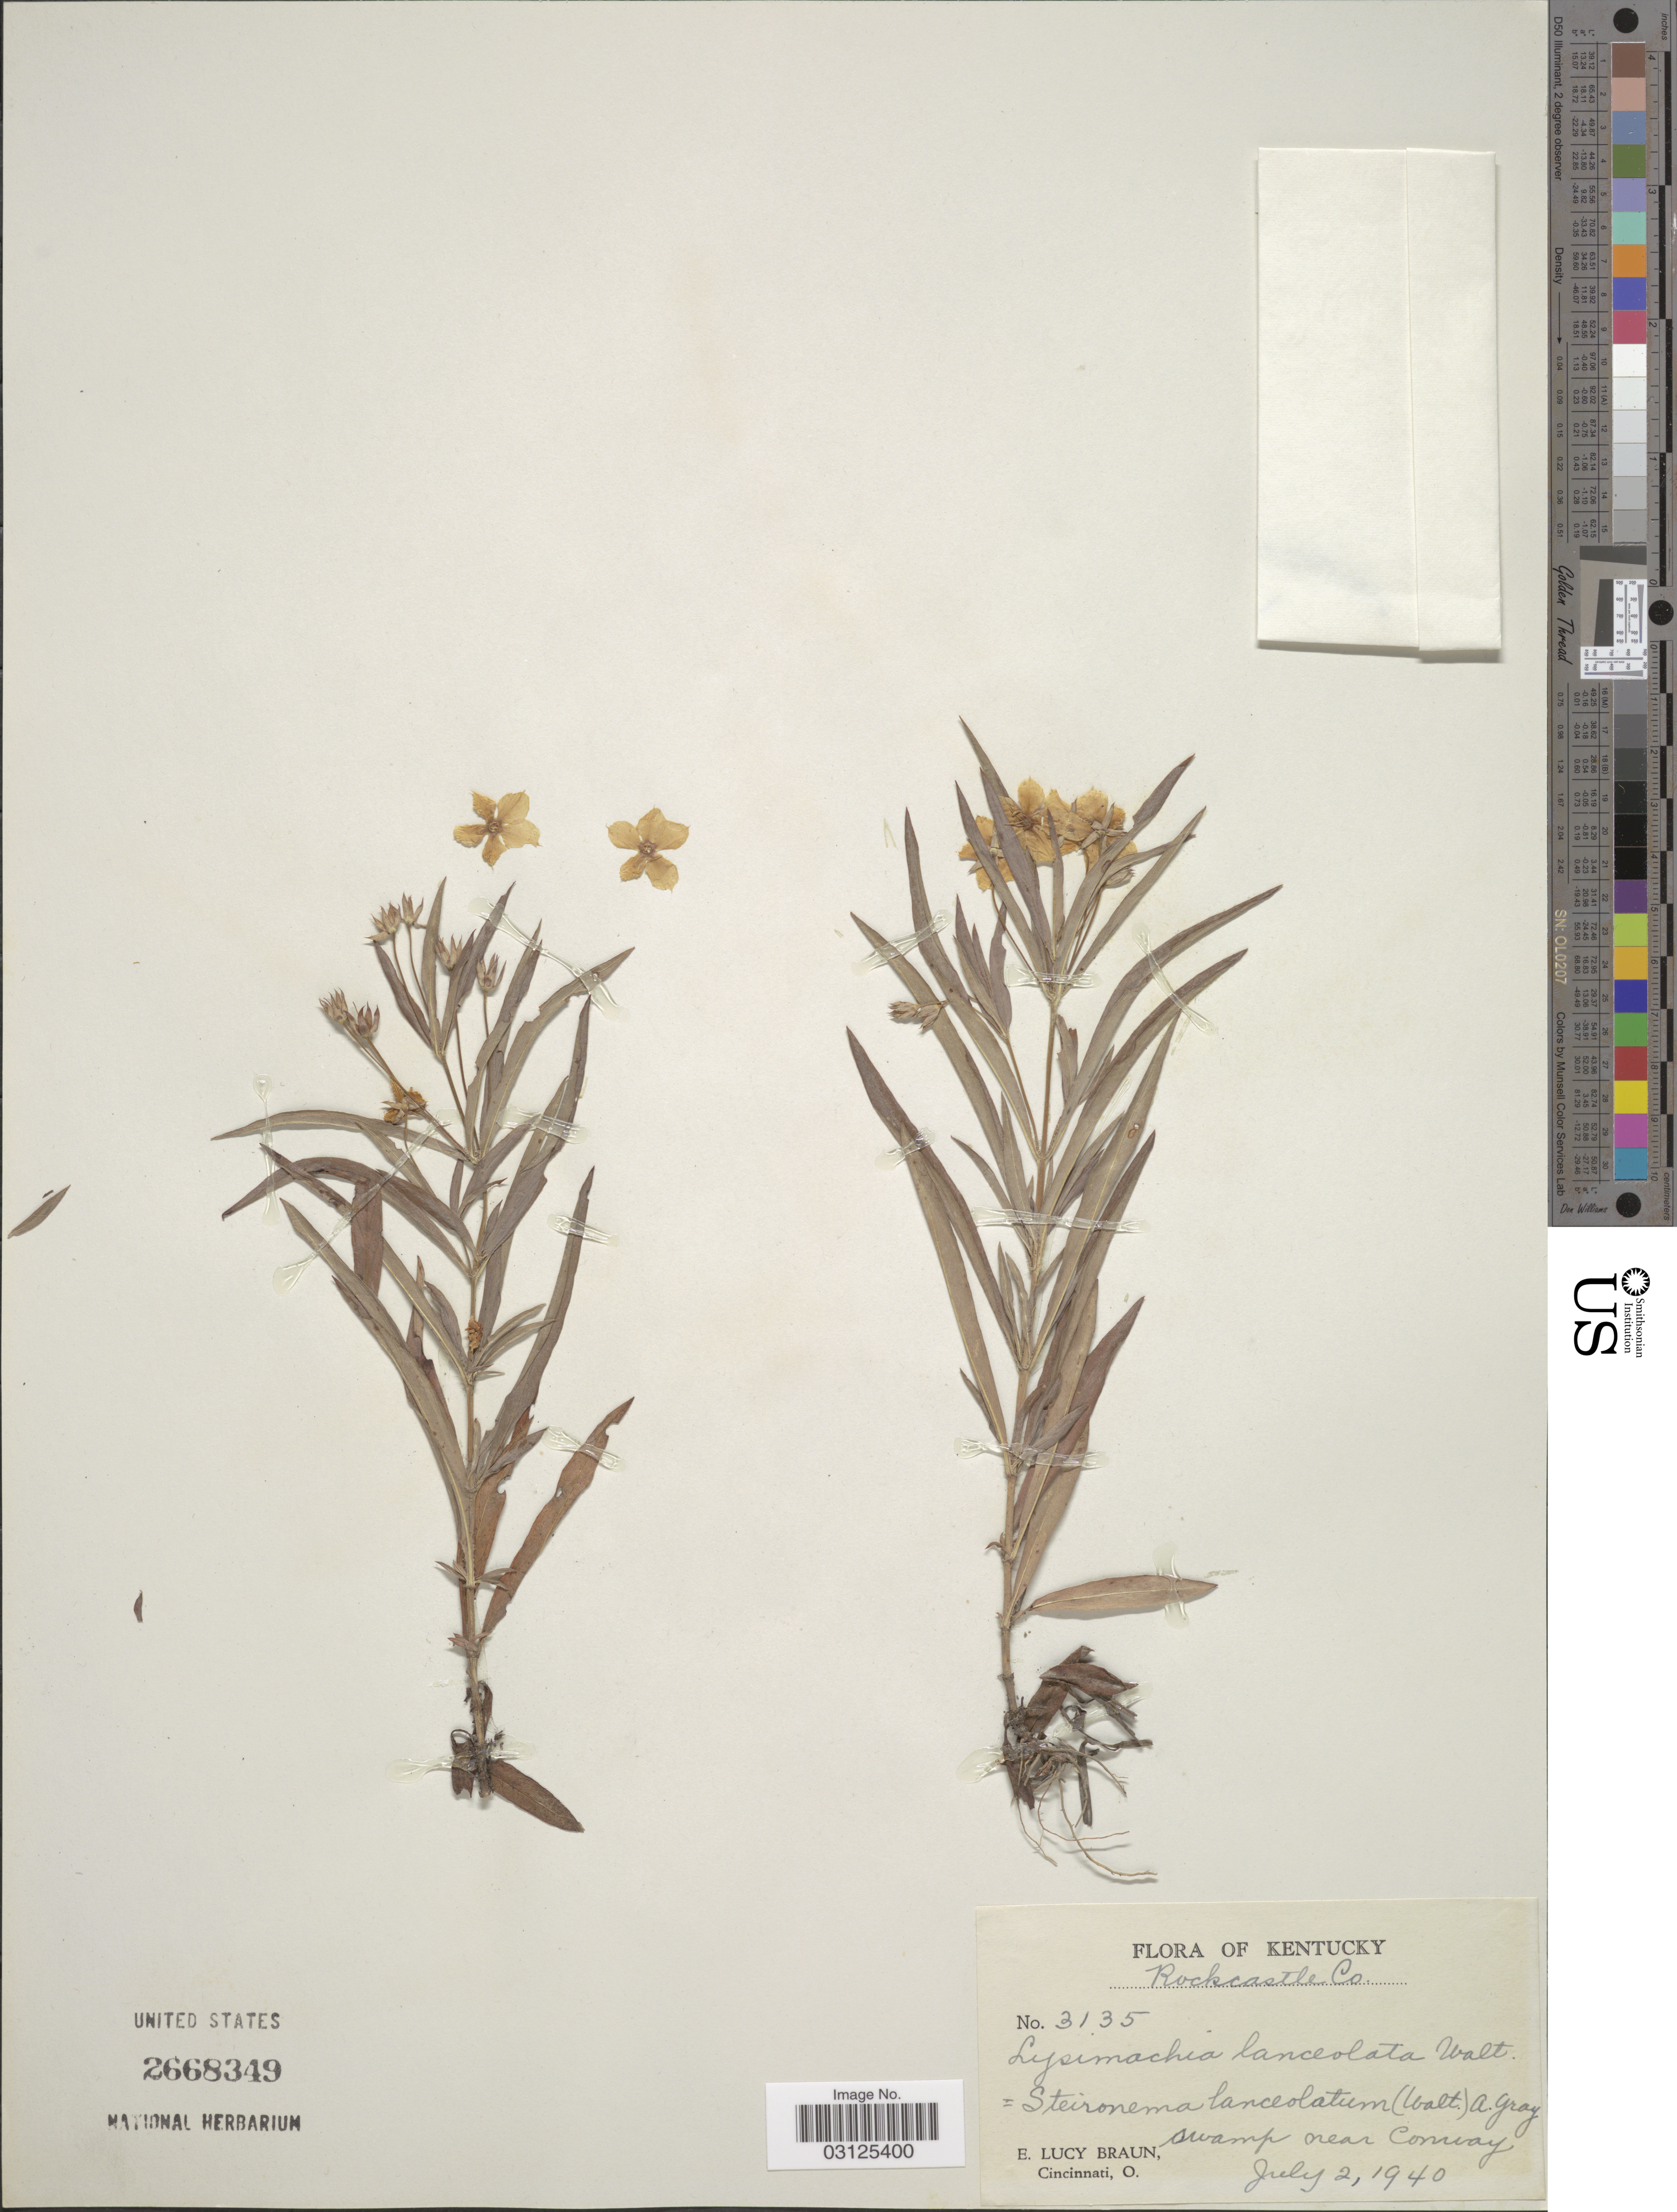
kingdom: Plantae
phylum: Tracheophyta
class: Magnoliopsida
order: Ericales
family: Primulaceae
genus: Lysimachia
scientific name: Lysimachia lanceolata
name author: Walter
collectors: E. L. Braun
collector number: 3135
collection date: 1940-07-02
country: United States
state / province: Kentucky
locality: Rockcastle Co, swamp near Conway.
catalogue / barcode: US 2668349